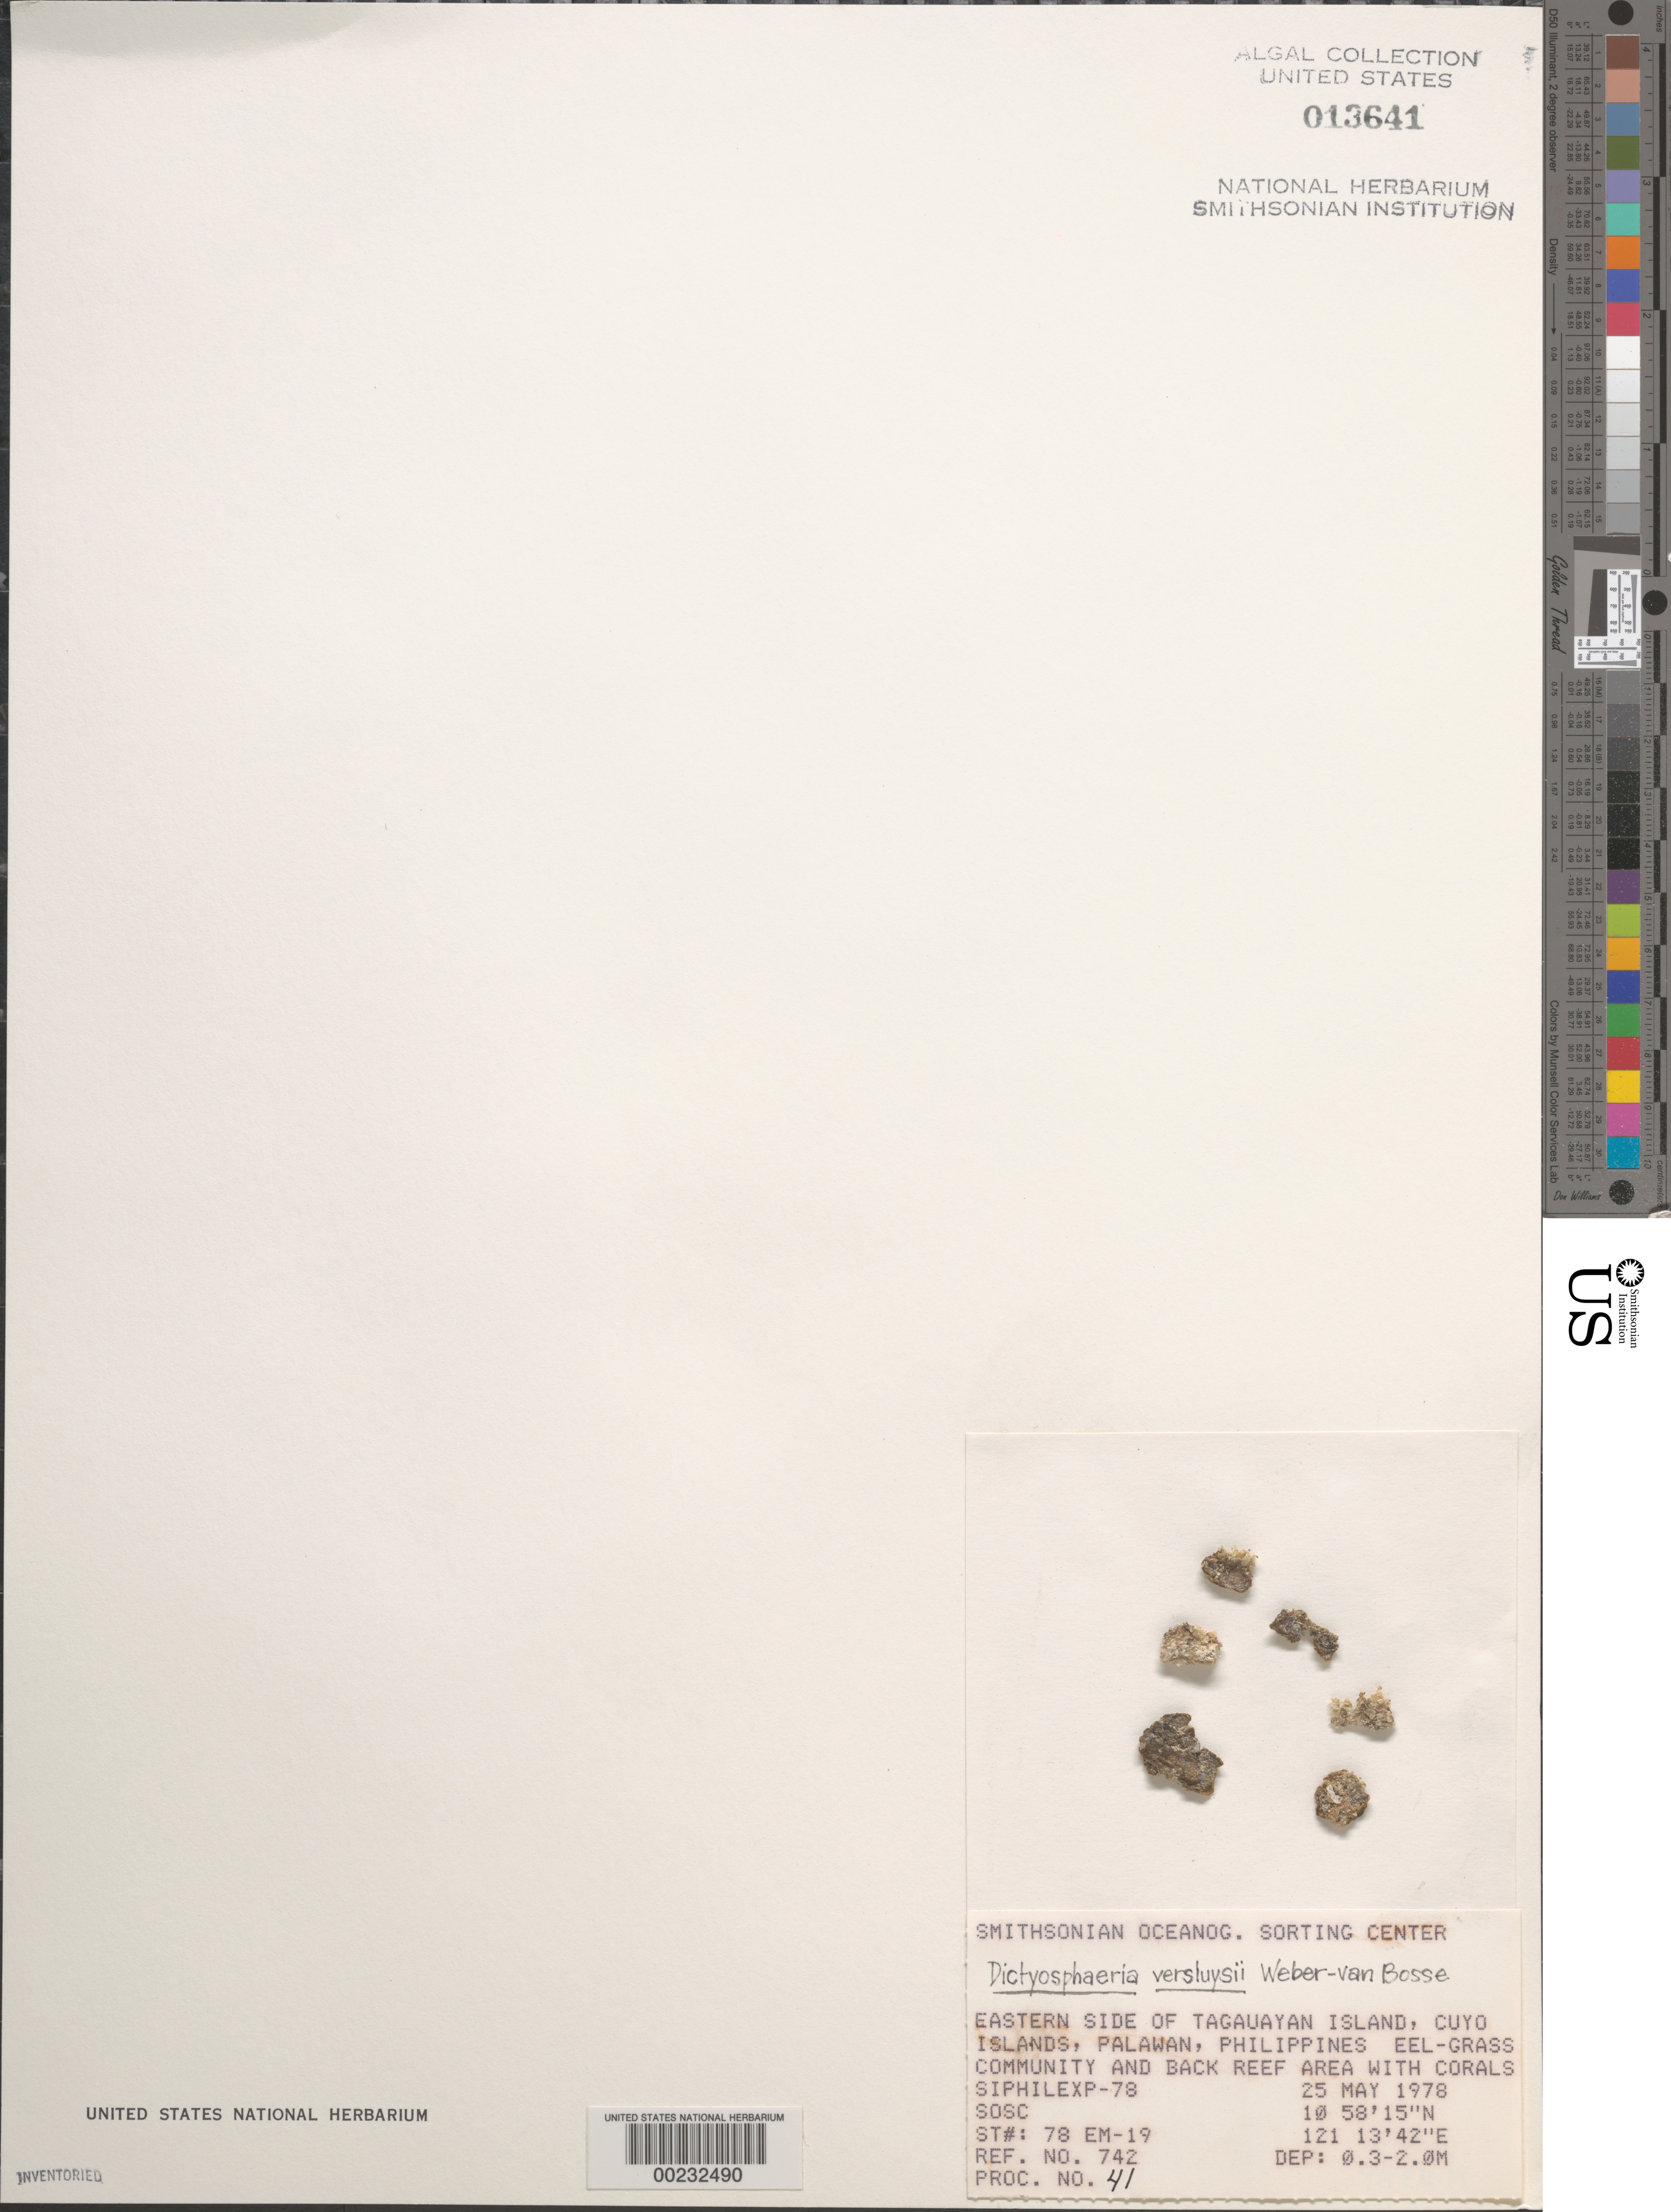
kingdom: Plantae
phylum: Chlorophyta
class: Ulvophyceae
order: Siphonocladales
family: Siphonocladaceae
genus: Dictyosphaeria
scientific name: Dictyosphaeria versluysii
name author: Weber Bosse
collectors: SOSC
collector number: Station 78 Em-19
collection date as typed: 25 May 1978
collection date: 1978-05-25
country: Philippines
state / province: Mimaropa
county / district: Palawan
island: Tagauayan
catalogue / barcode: US 13641